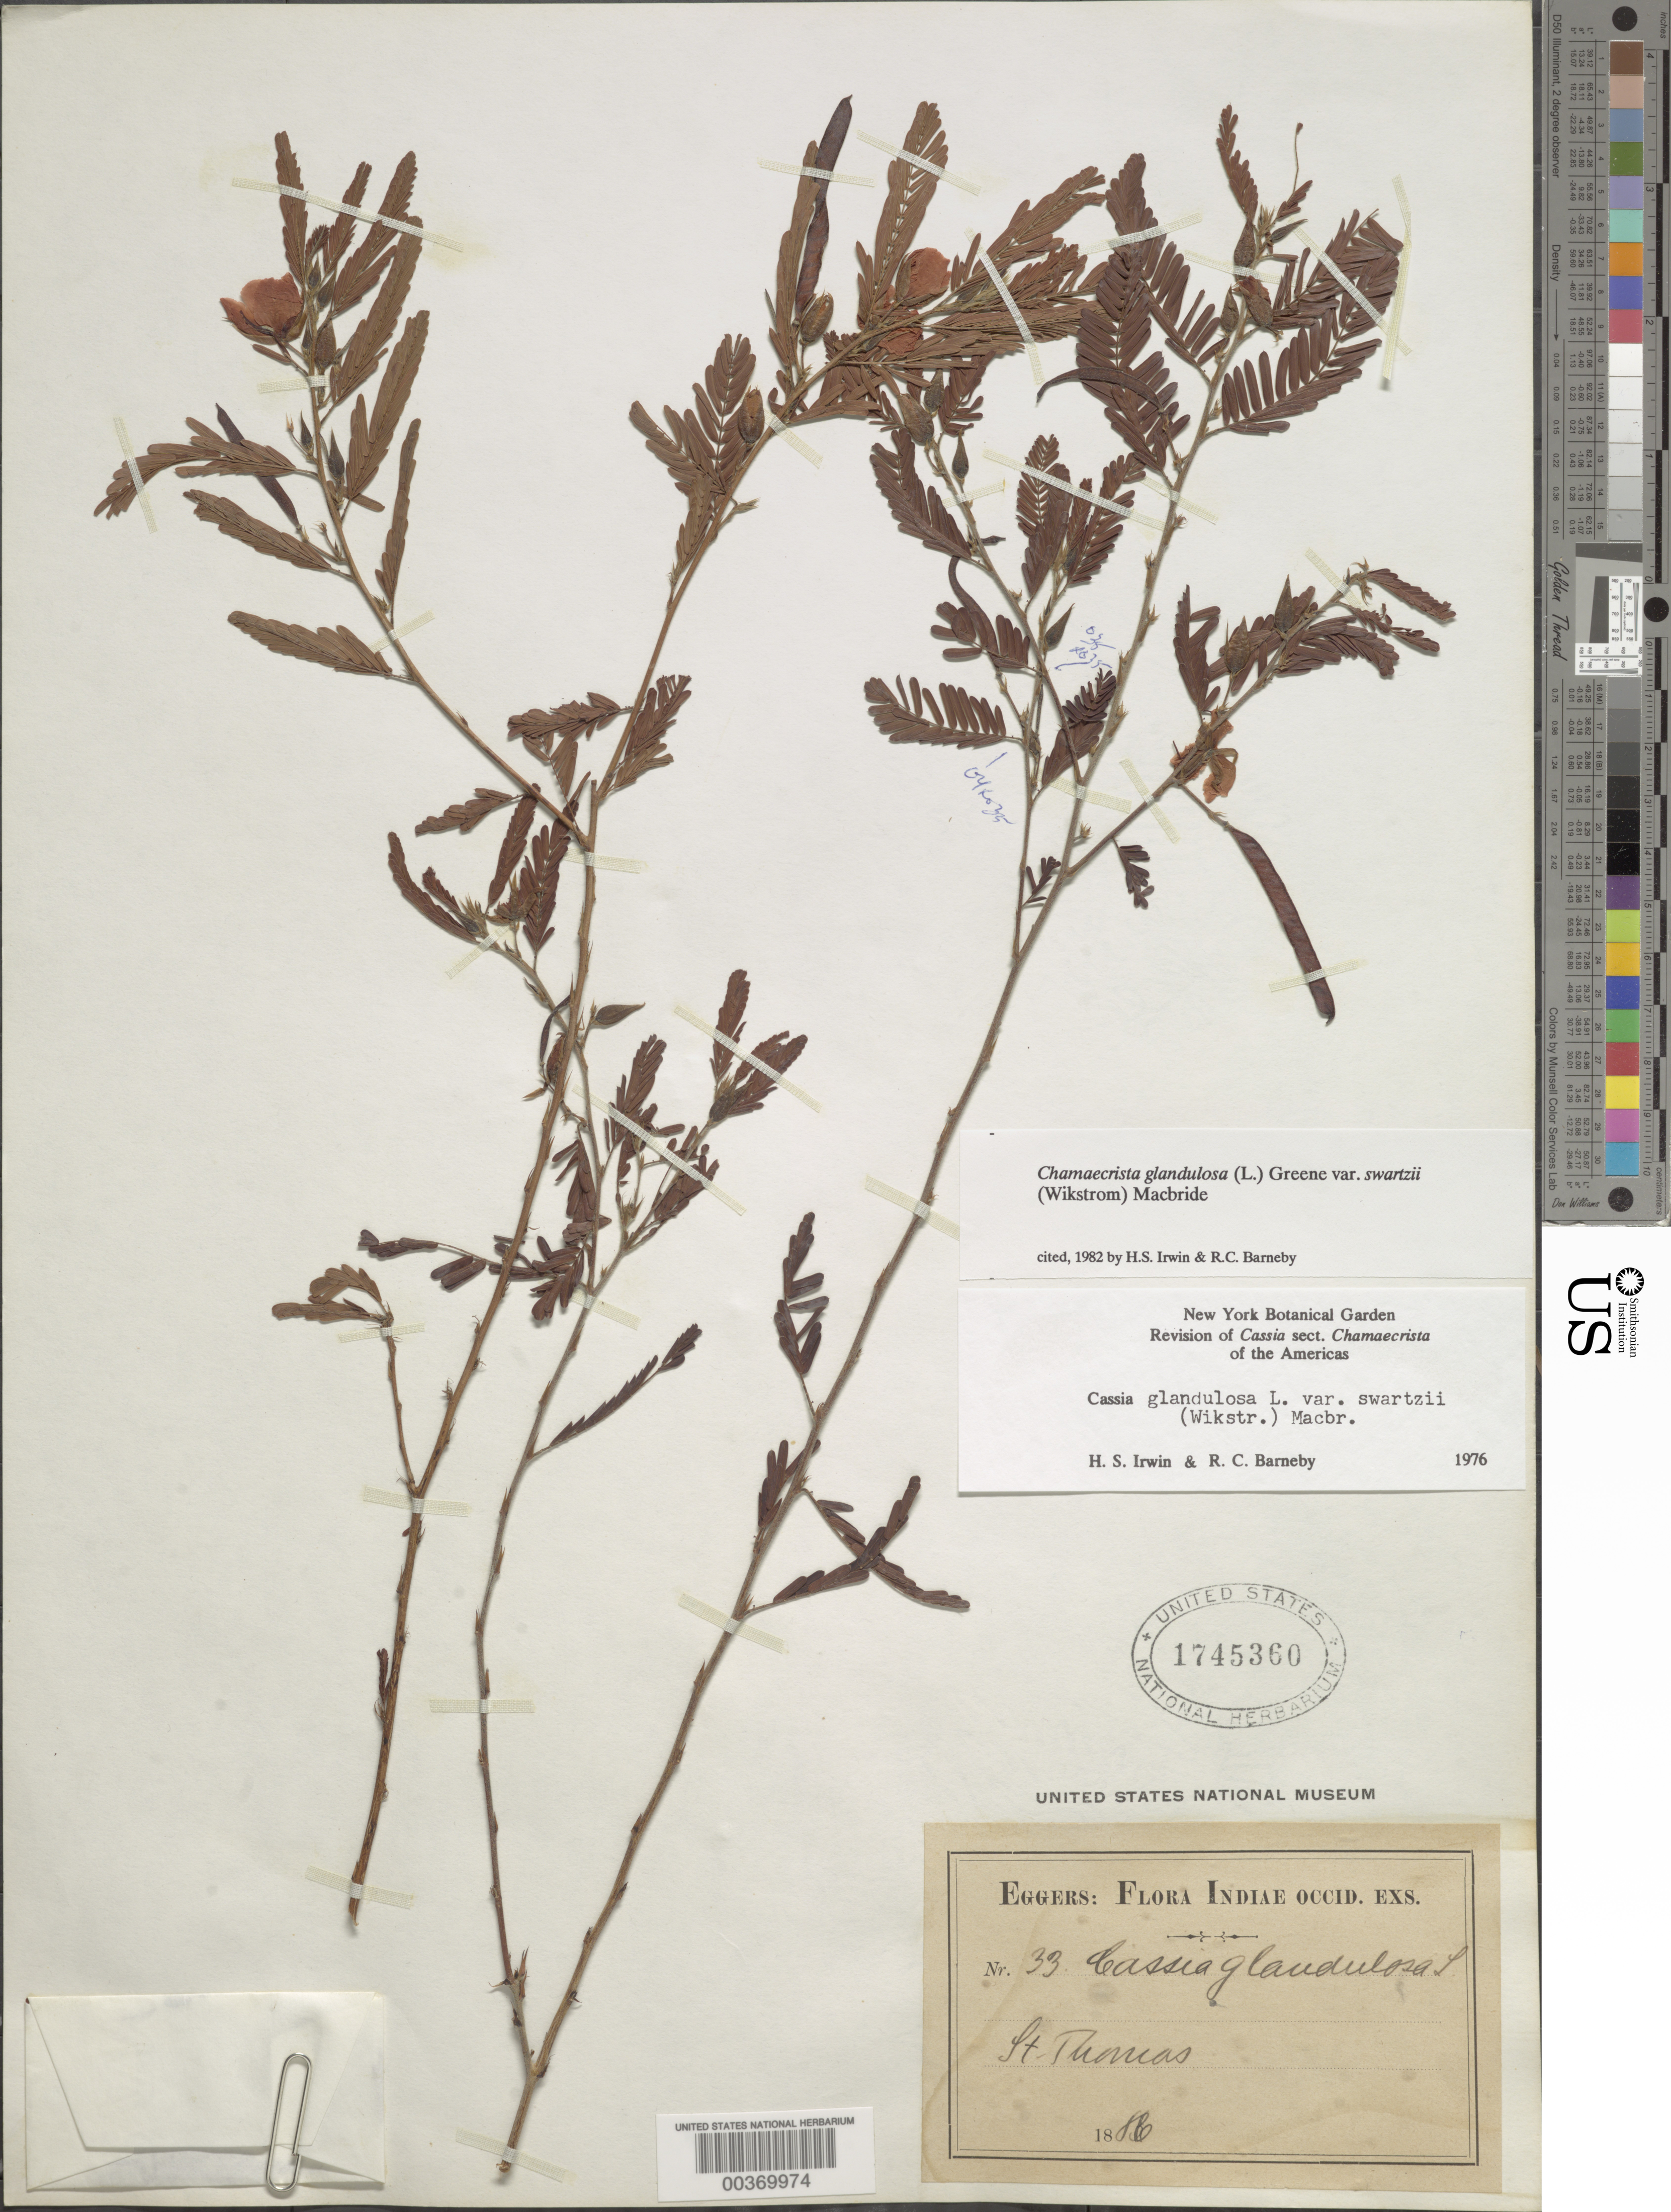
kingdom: Plantae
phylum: Tracheophyta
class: Magnoliopsida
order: Fabales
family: Fabaceae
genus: Chamaecrista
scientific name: Chamaecrista glandulosa var. swartzii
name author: (Wikstr.) H.S. Irwin & Barneby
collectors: H. F. A. von Eggers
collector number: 33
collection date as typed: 1886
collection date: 1886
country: U.S. Virgin Islands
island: St. Thomas Island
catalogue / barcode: US 1745360